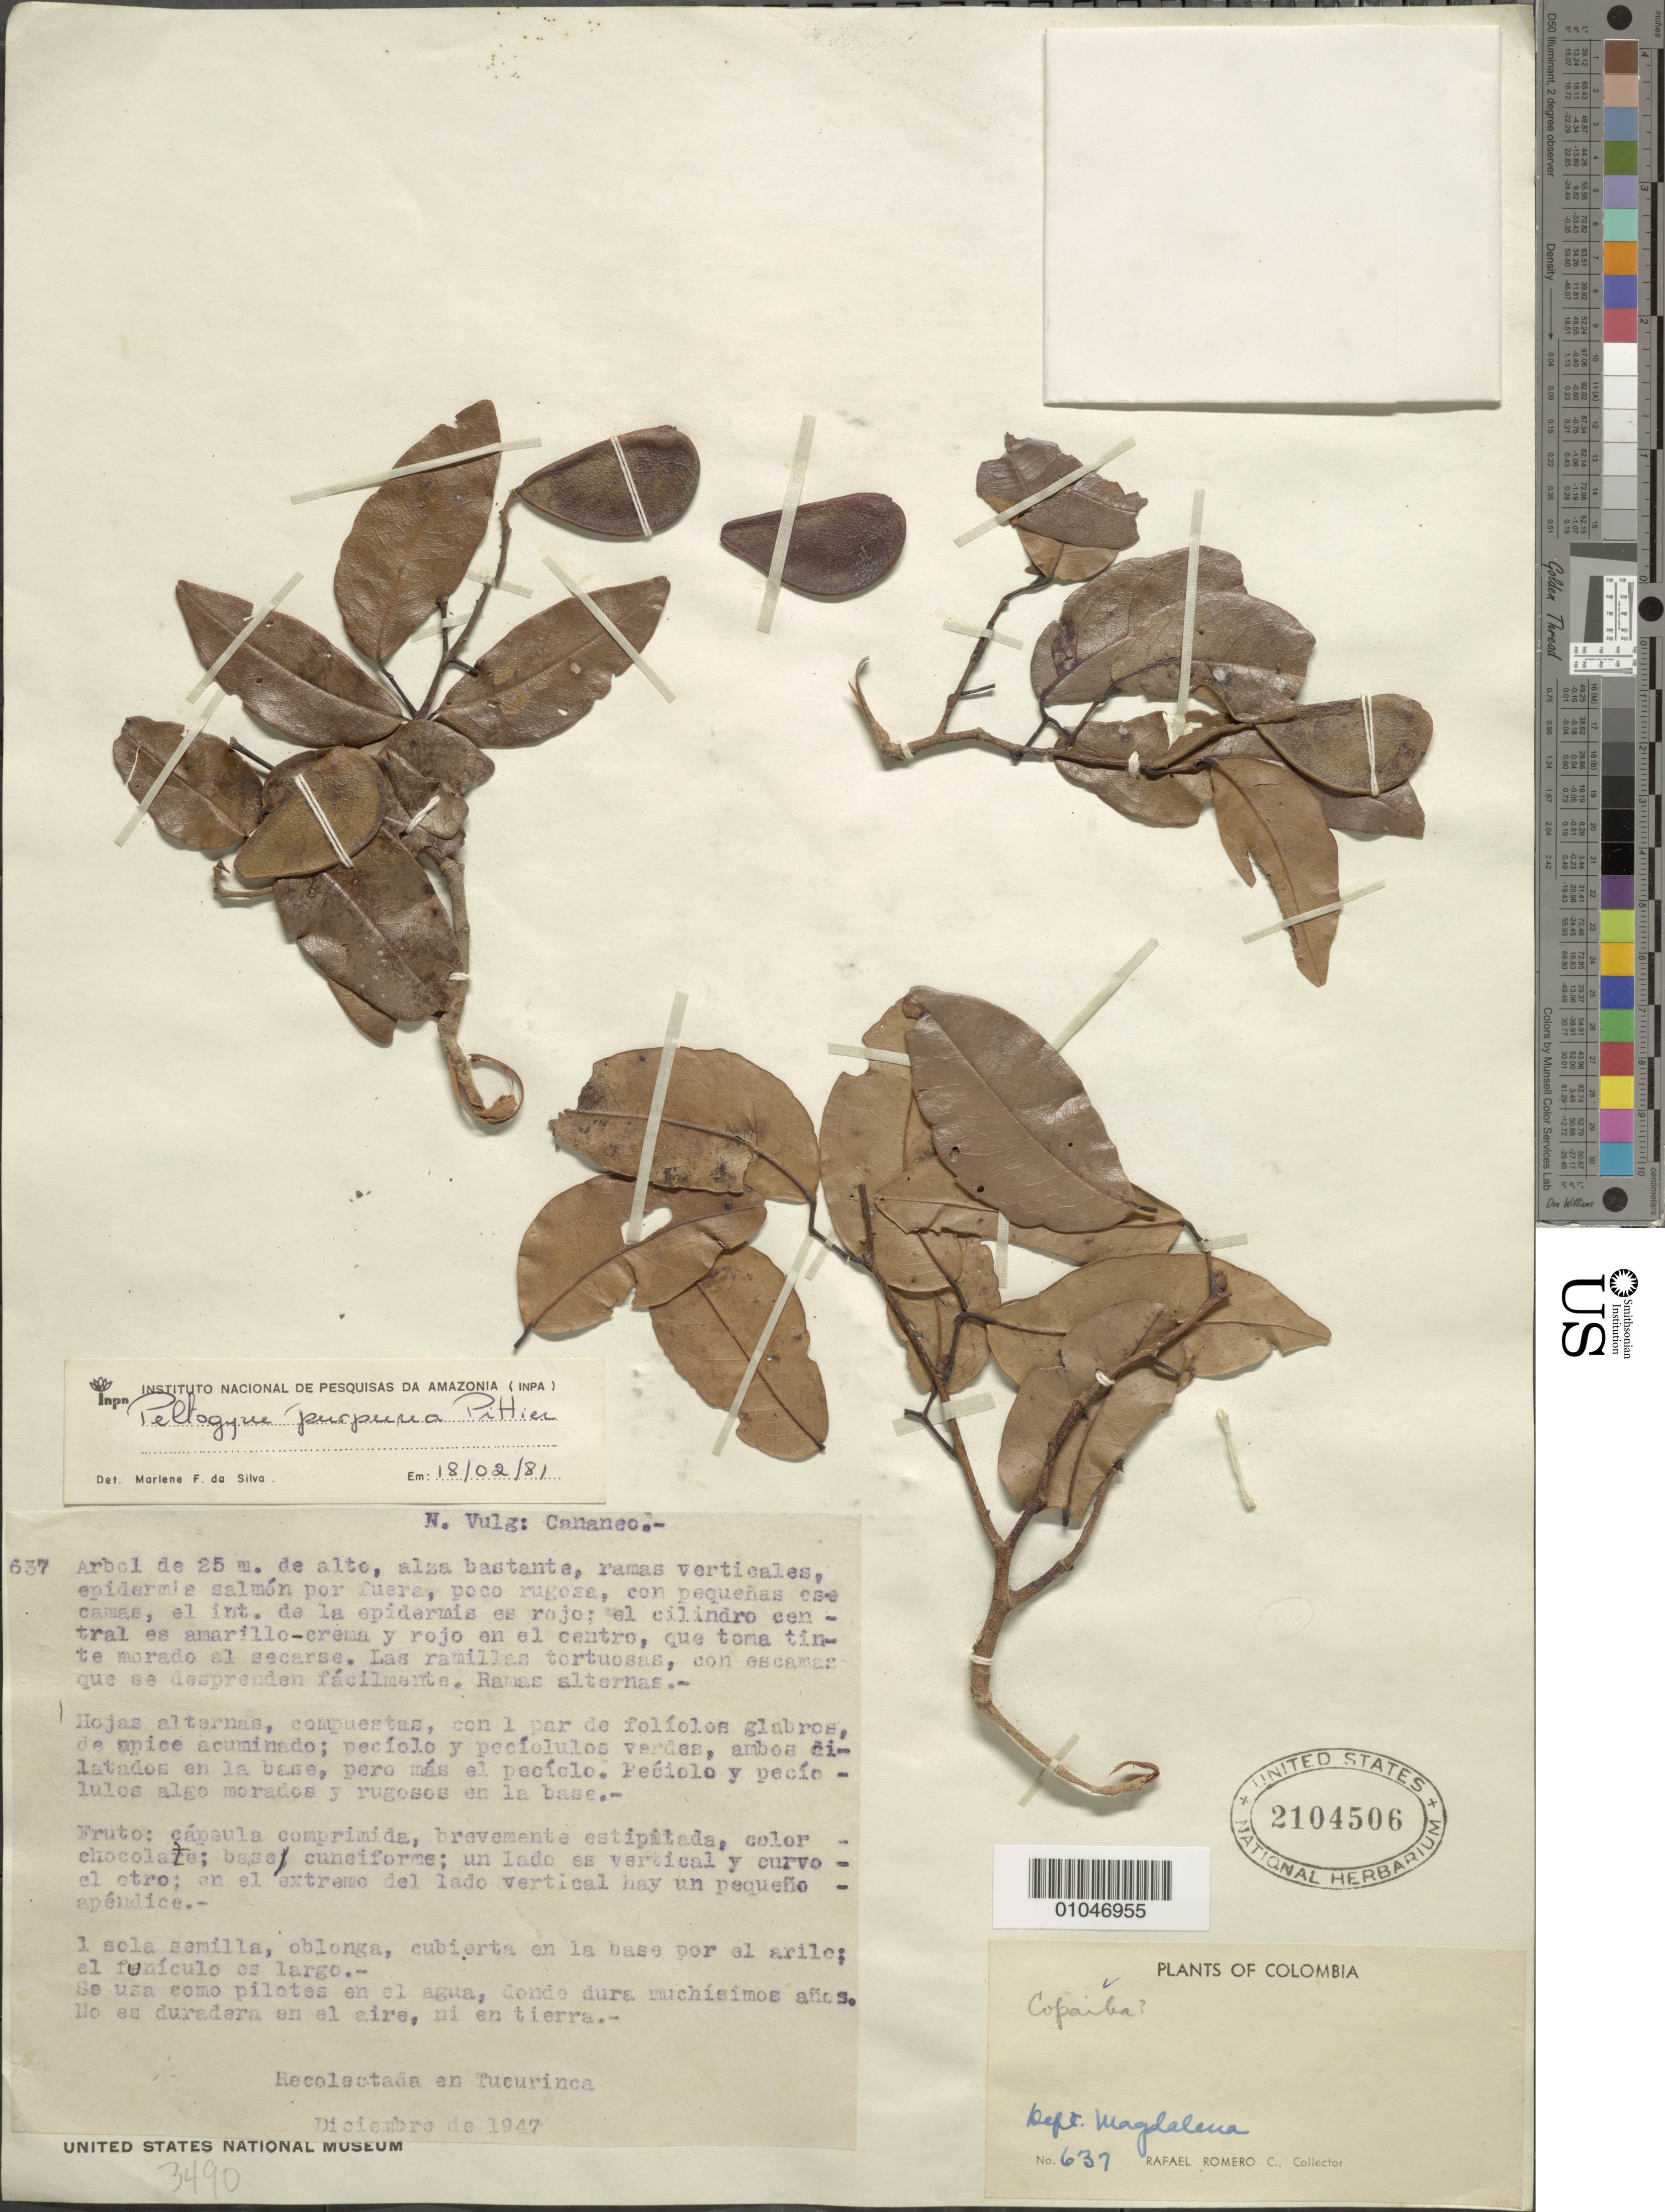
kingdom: Plantae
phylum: Tracheophyta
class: Magnoliopsida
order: Fabales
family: Fabaceae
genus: Peltogyne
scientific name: Peltogyne purpurea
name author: Pittier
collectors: R. Romero Castañeda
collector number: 637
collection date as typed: Dec 1947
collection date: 1947-12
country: Colombia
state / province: Magdalena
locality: Tucurinca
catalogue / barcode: US 2104506